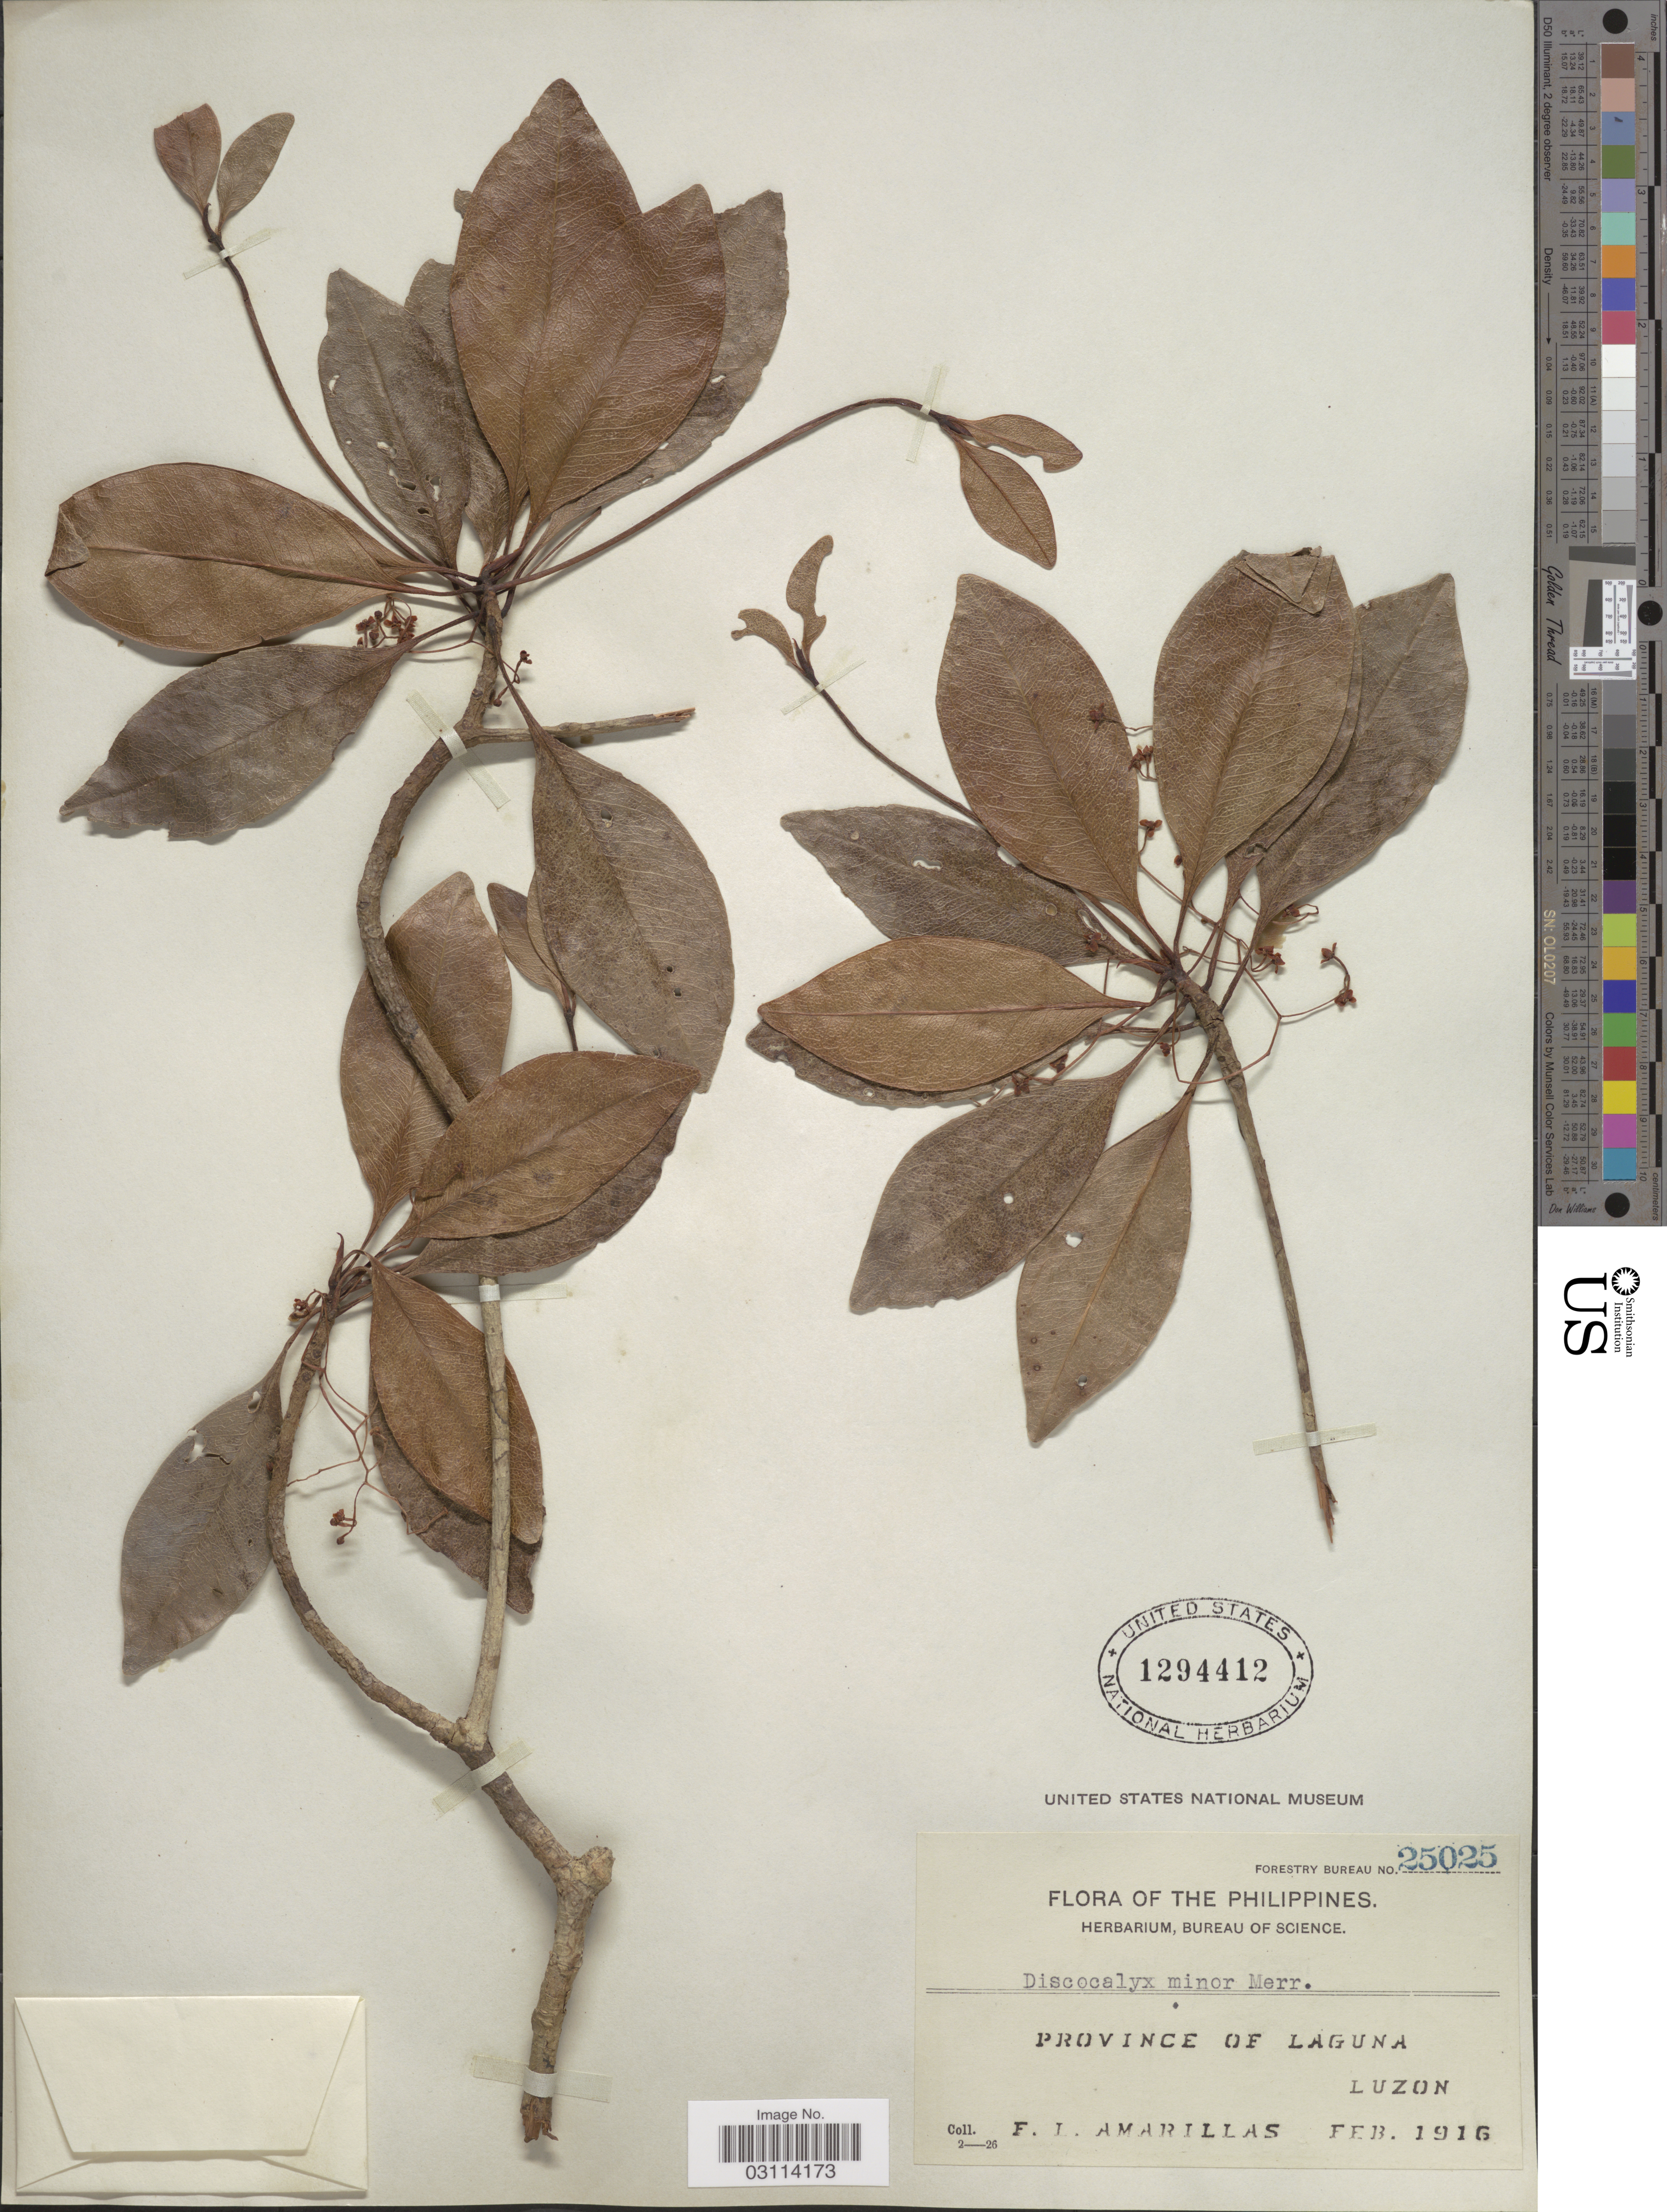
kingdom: Plantae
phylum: Tracheophyta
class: Magnoliopsida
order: Ericales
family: Primulaceae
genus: Discocalyx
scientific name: Discocalyx minor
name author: Mez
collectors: F. Amarillas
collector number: Forestry Bureau 25025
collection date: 1916-02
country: Philippines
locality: Province of Laguna, Luzon.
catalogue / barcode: US 1294412